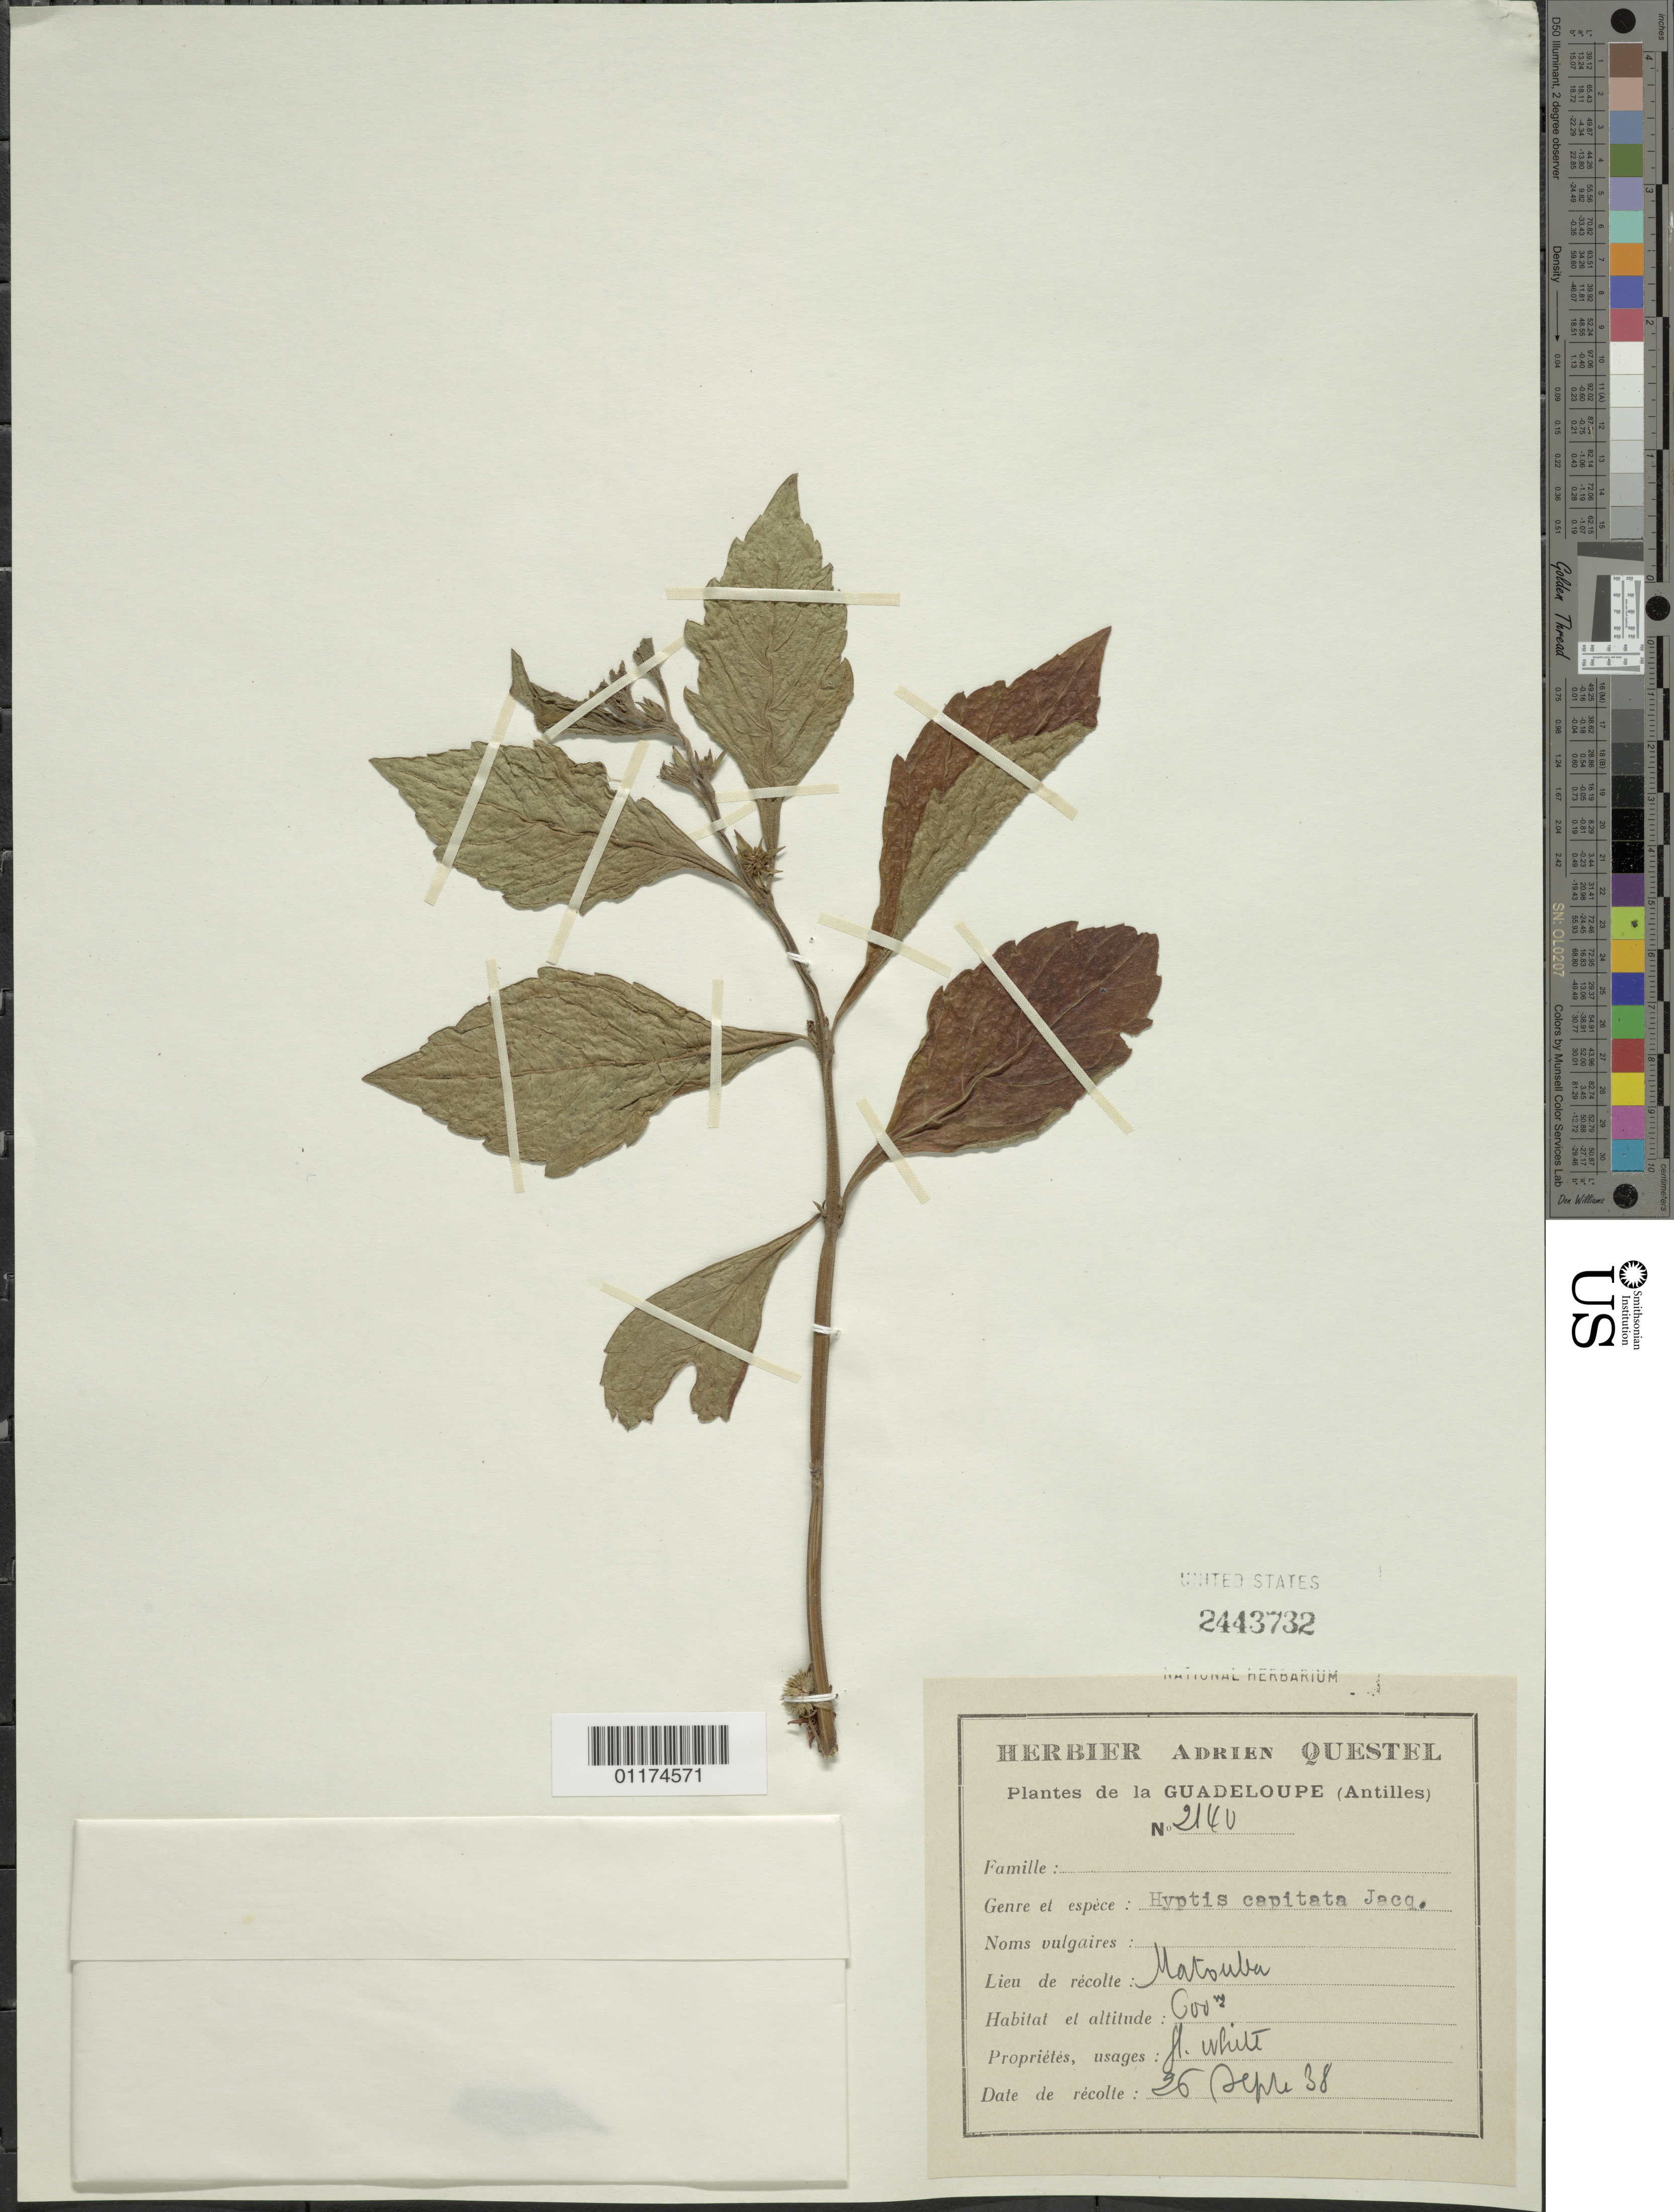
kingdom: Plantae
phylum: Tracheophyta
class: Magnoliopsida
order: Lamiales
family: Lamiaceae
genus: Hyptis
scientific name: Hyptis capitata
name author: Jacq.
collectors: A. Questel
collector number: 2140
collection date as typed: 26 Sep 1938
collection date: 1938-09-26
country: Guadeloupe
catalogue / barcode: US 2443732